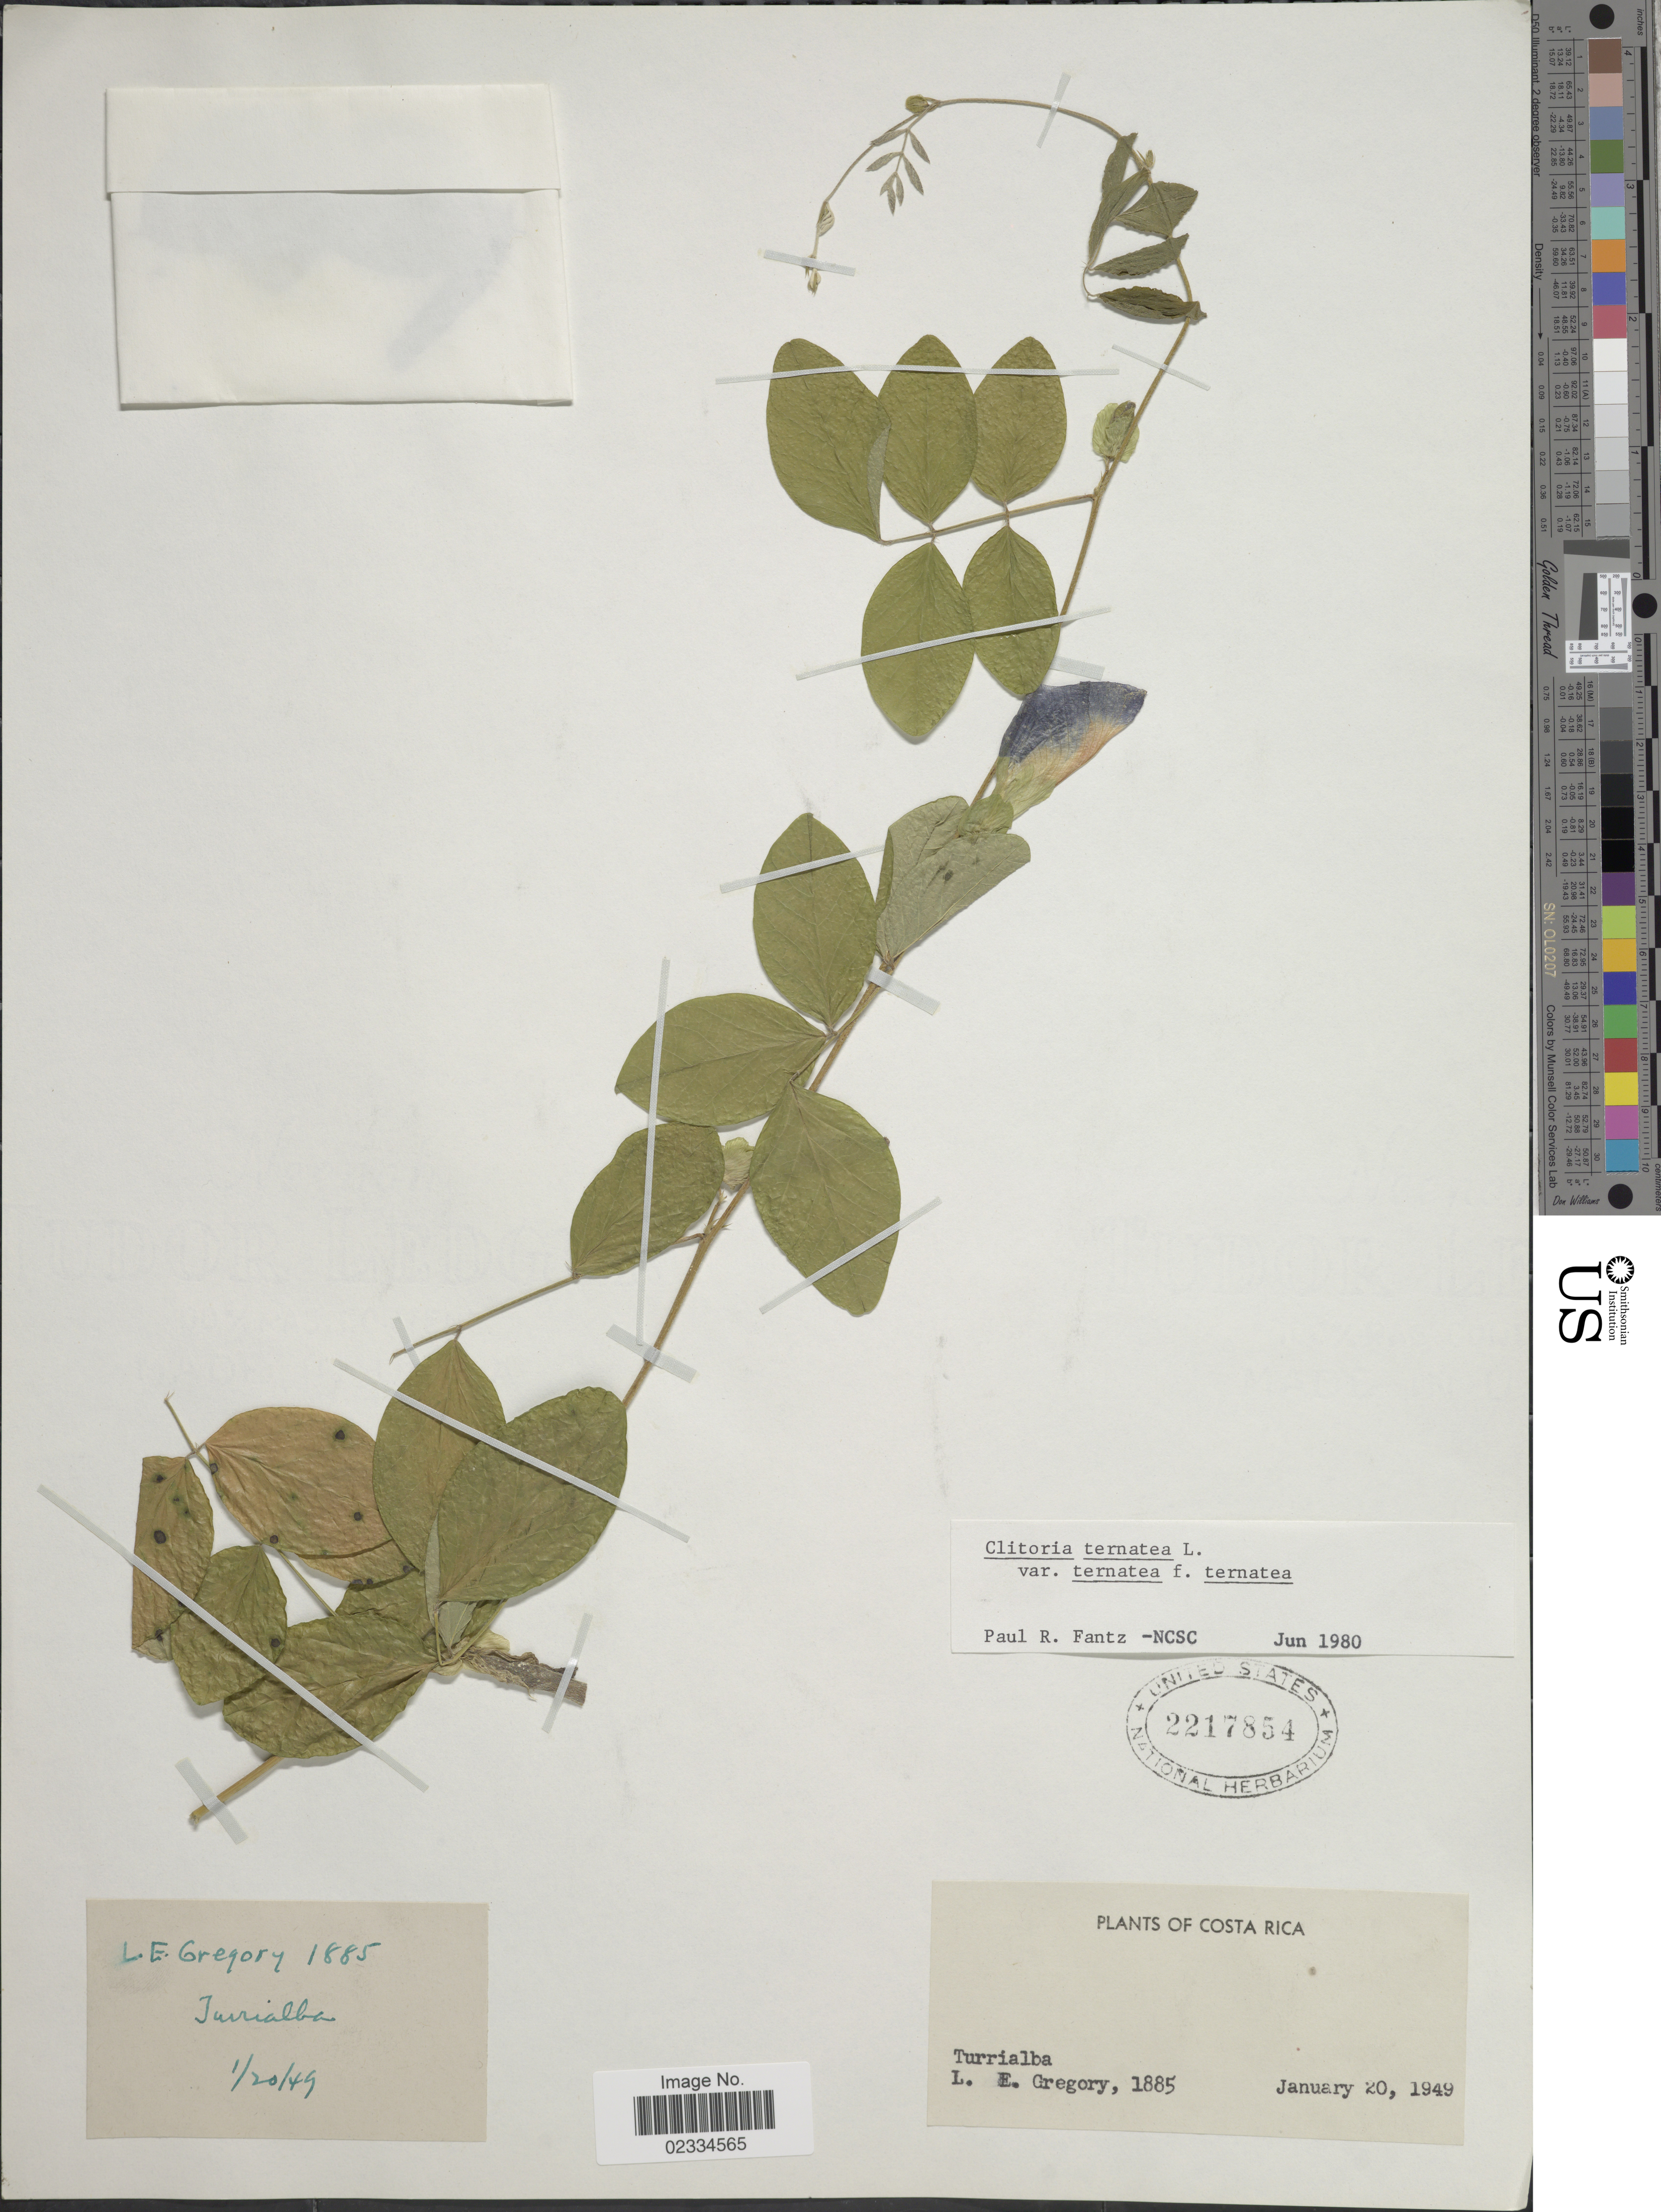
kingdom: Plantae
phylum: Tracheophyta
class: Magnoliopsida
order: Fabales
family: Fabaceae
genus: Clitoria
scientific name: Clitoria ternatea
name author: L.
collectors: L. E. Gregory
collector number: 1885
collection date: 1949-01-20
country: Costa Rica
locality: Turrialba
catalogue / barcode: US 2217854